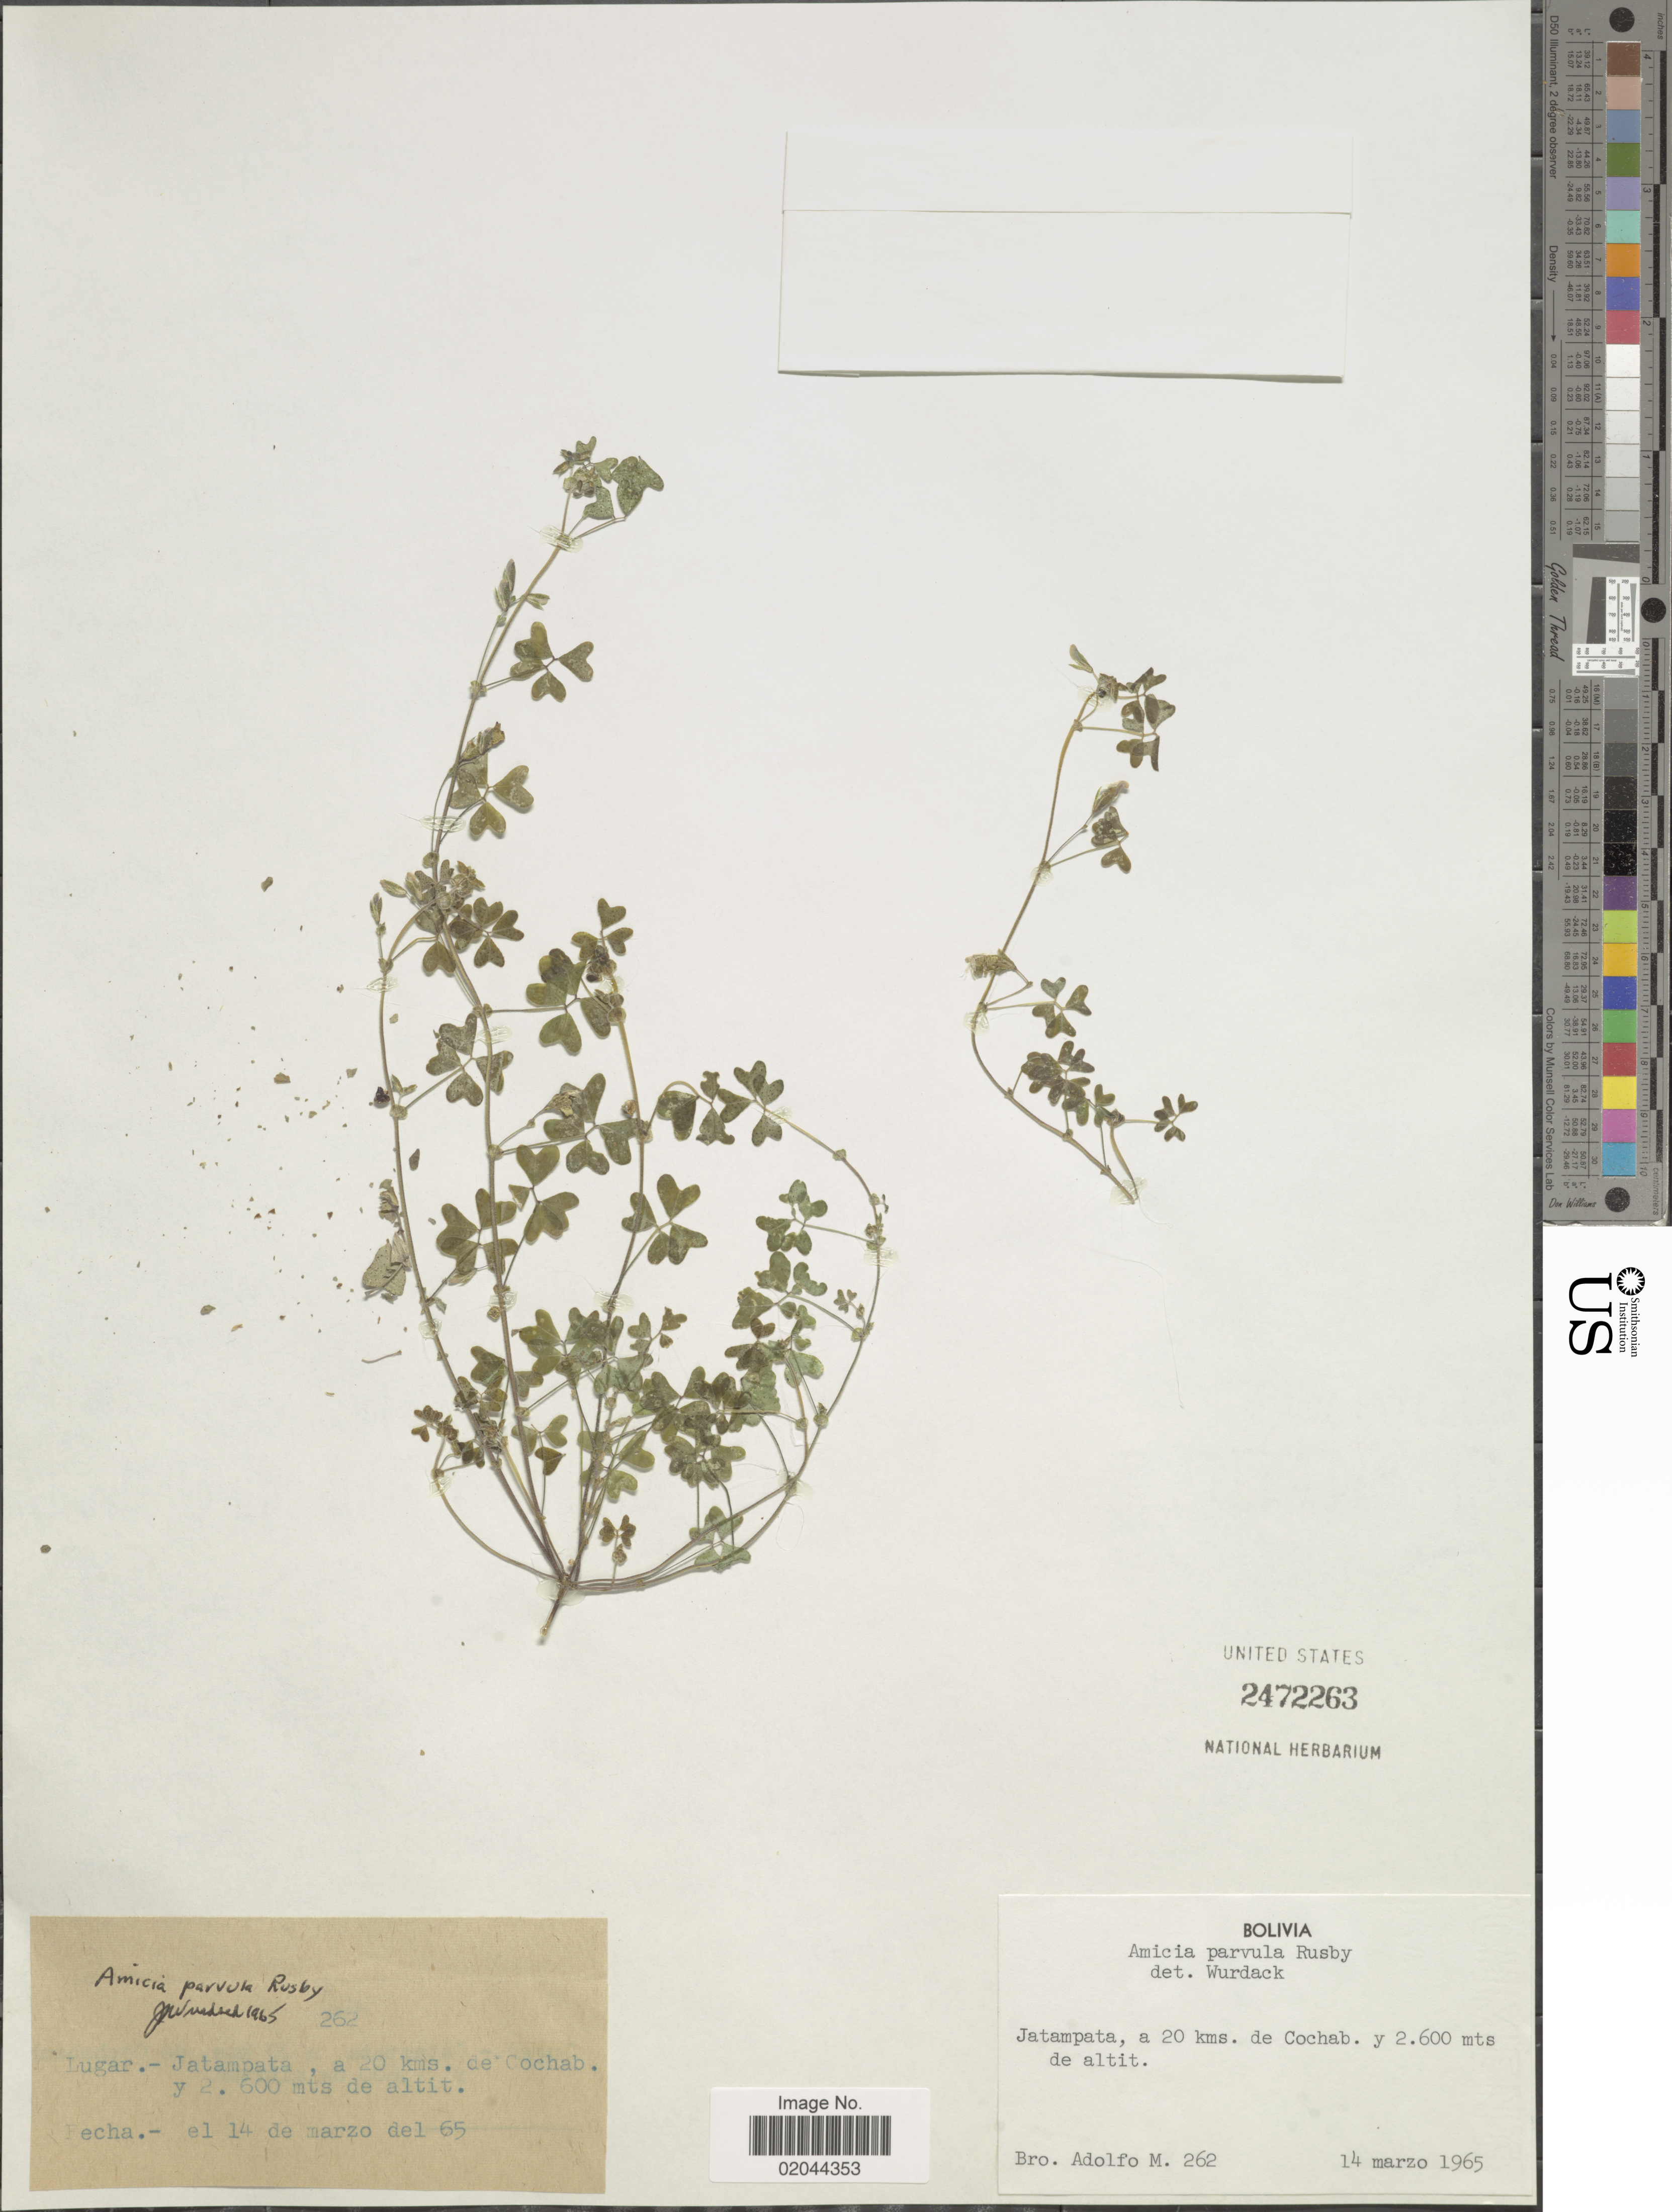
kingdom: Plantae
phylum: Tracheophyta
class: Magnoliopsida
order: Fabales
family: Fabaceae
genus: Amicia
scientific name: Amicia medicaginea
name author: Griseb.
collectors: Bro. Adolfo M.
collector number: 262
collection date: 1965-03-14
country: Bolivia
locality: Lugar, Jatampata, a 20 kms. de Cochab.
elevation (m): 500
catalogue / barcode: US 2472263